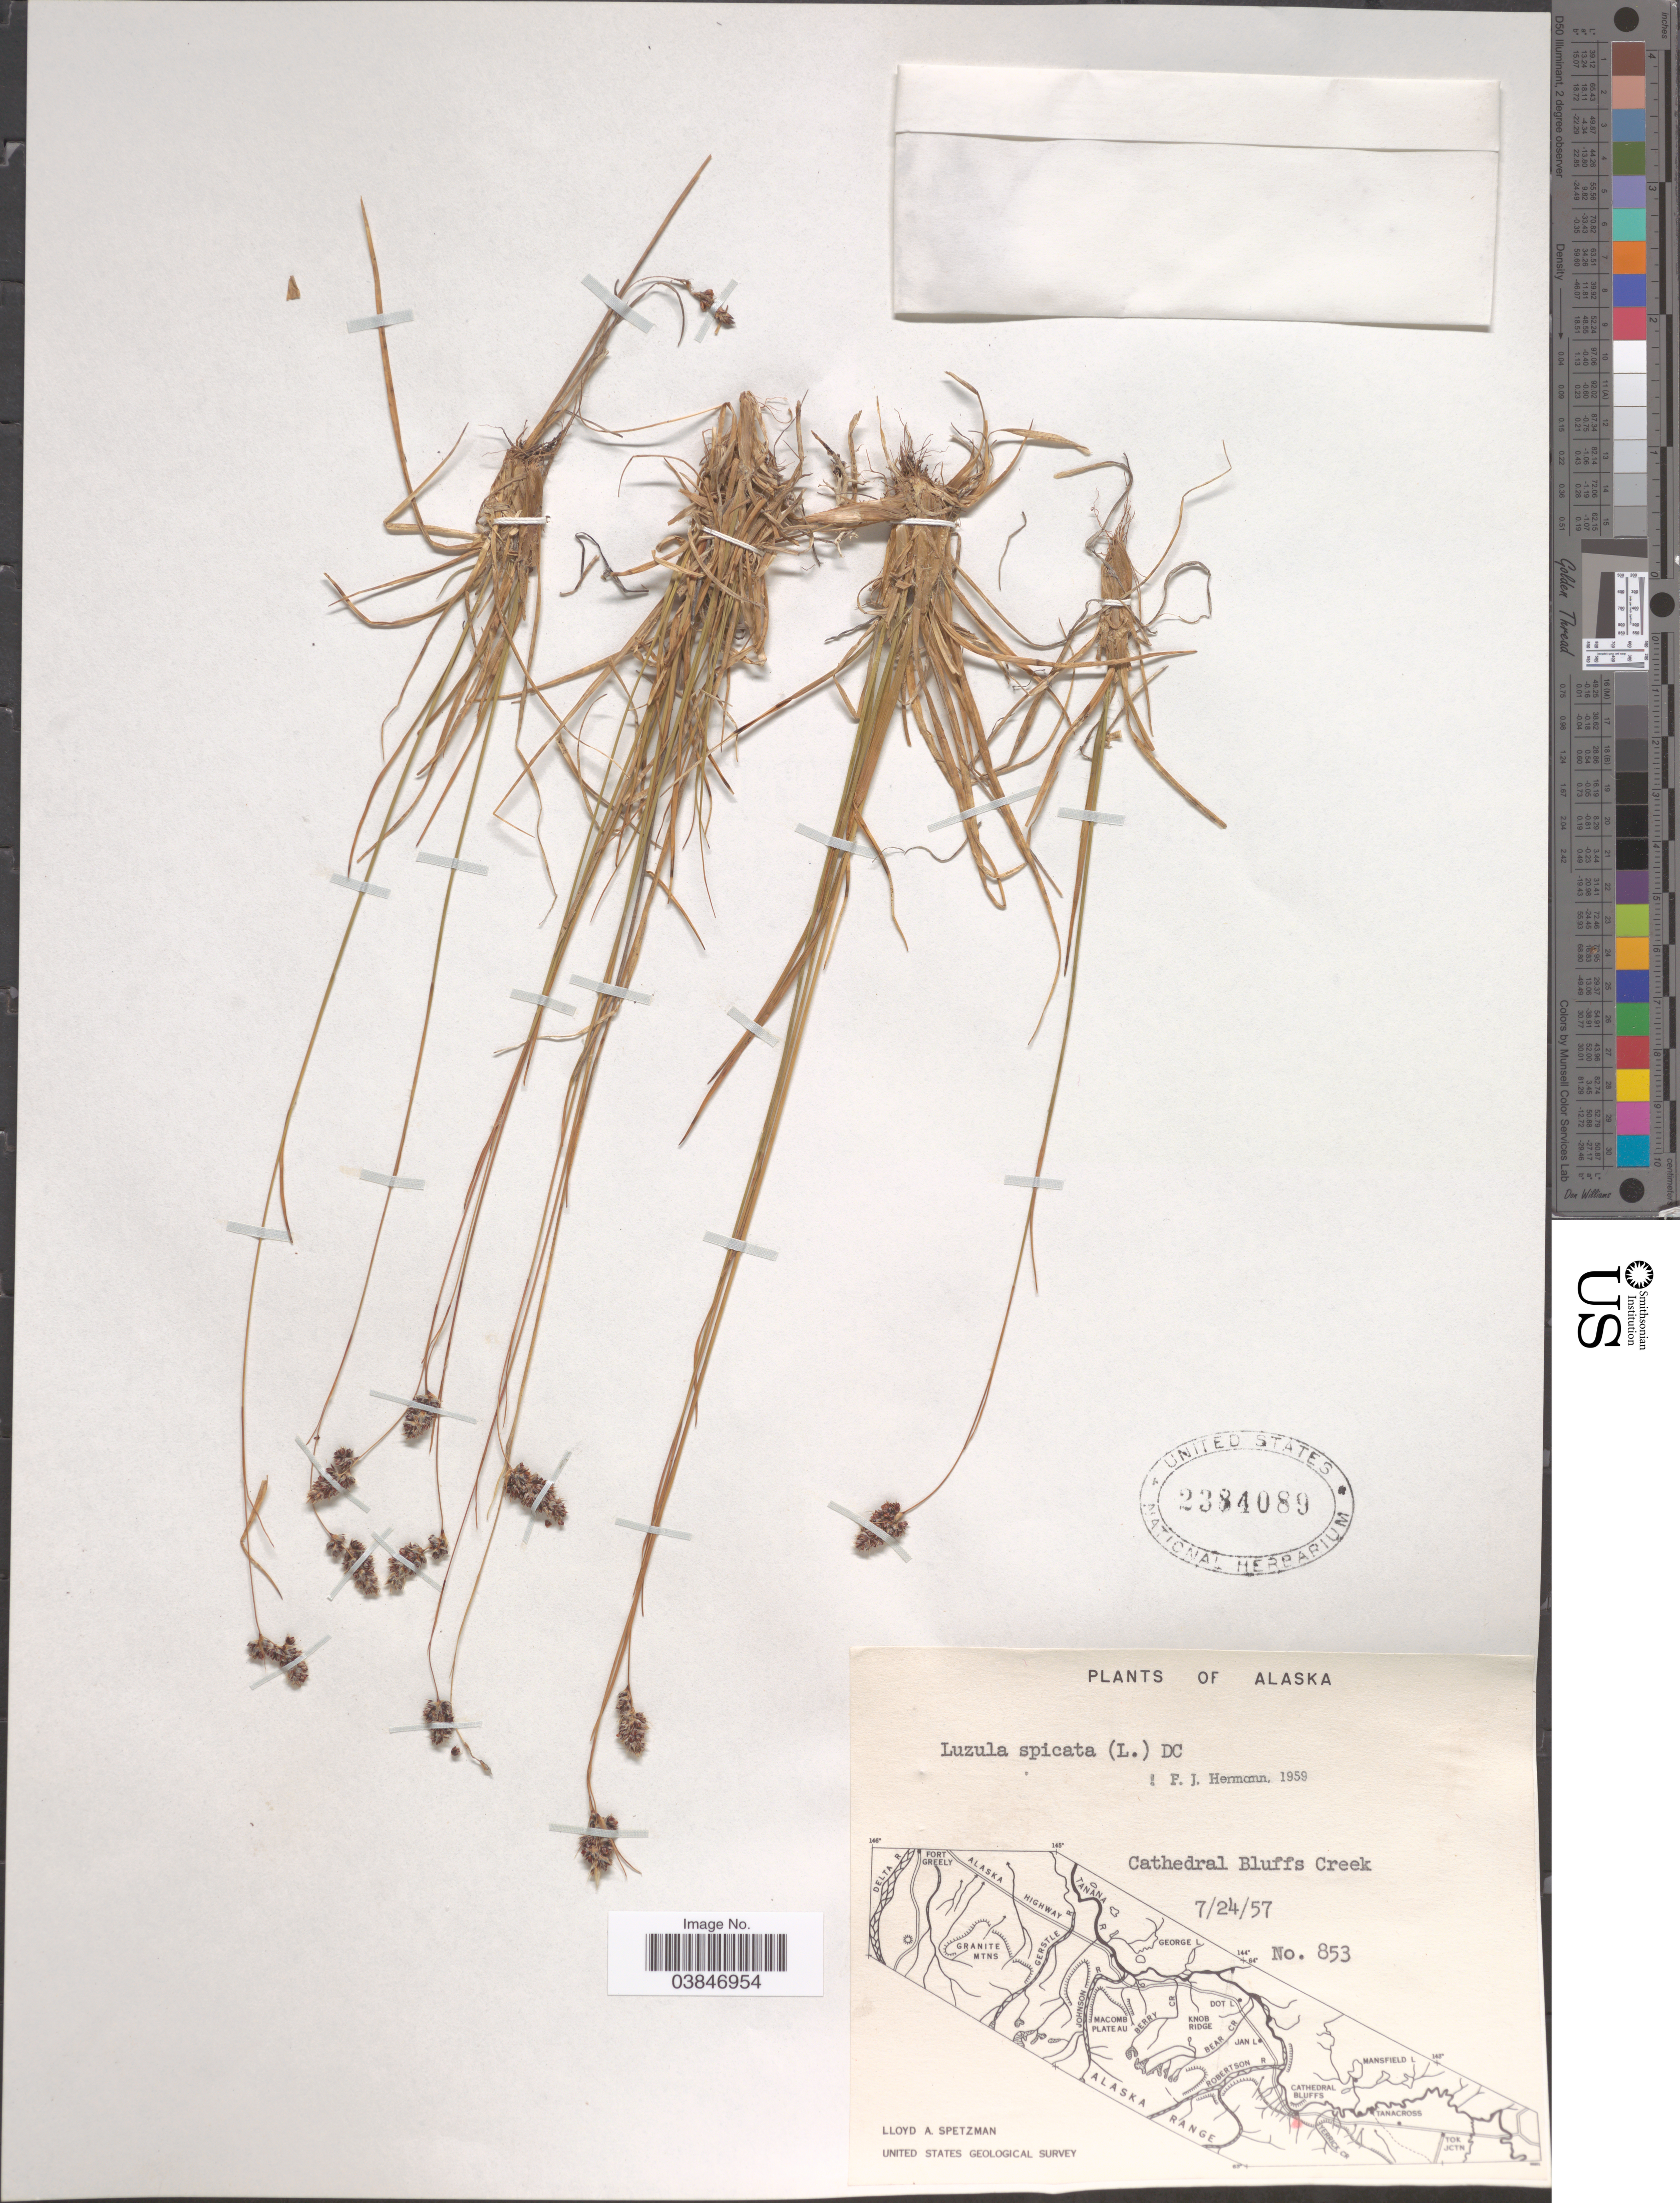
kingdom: Plantae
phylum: Tracheophyta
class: Liliopsida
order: Poales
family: Juncaceae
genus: Luzula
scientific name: Luzula spicata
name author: (L.) DC.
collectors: L. Spetzman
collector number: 853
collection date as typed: Transcribed d/m/y: 24/7/57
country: United States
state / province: Alaska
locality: Cathedral Bluffs Creek.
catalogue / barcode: US 2384089